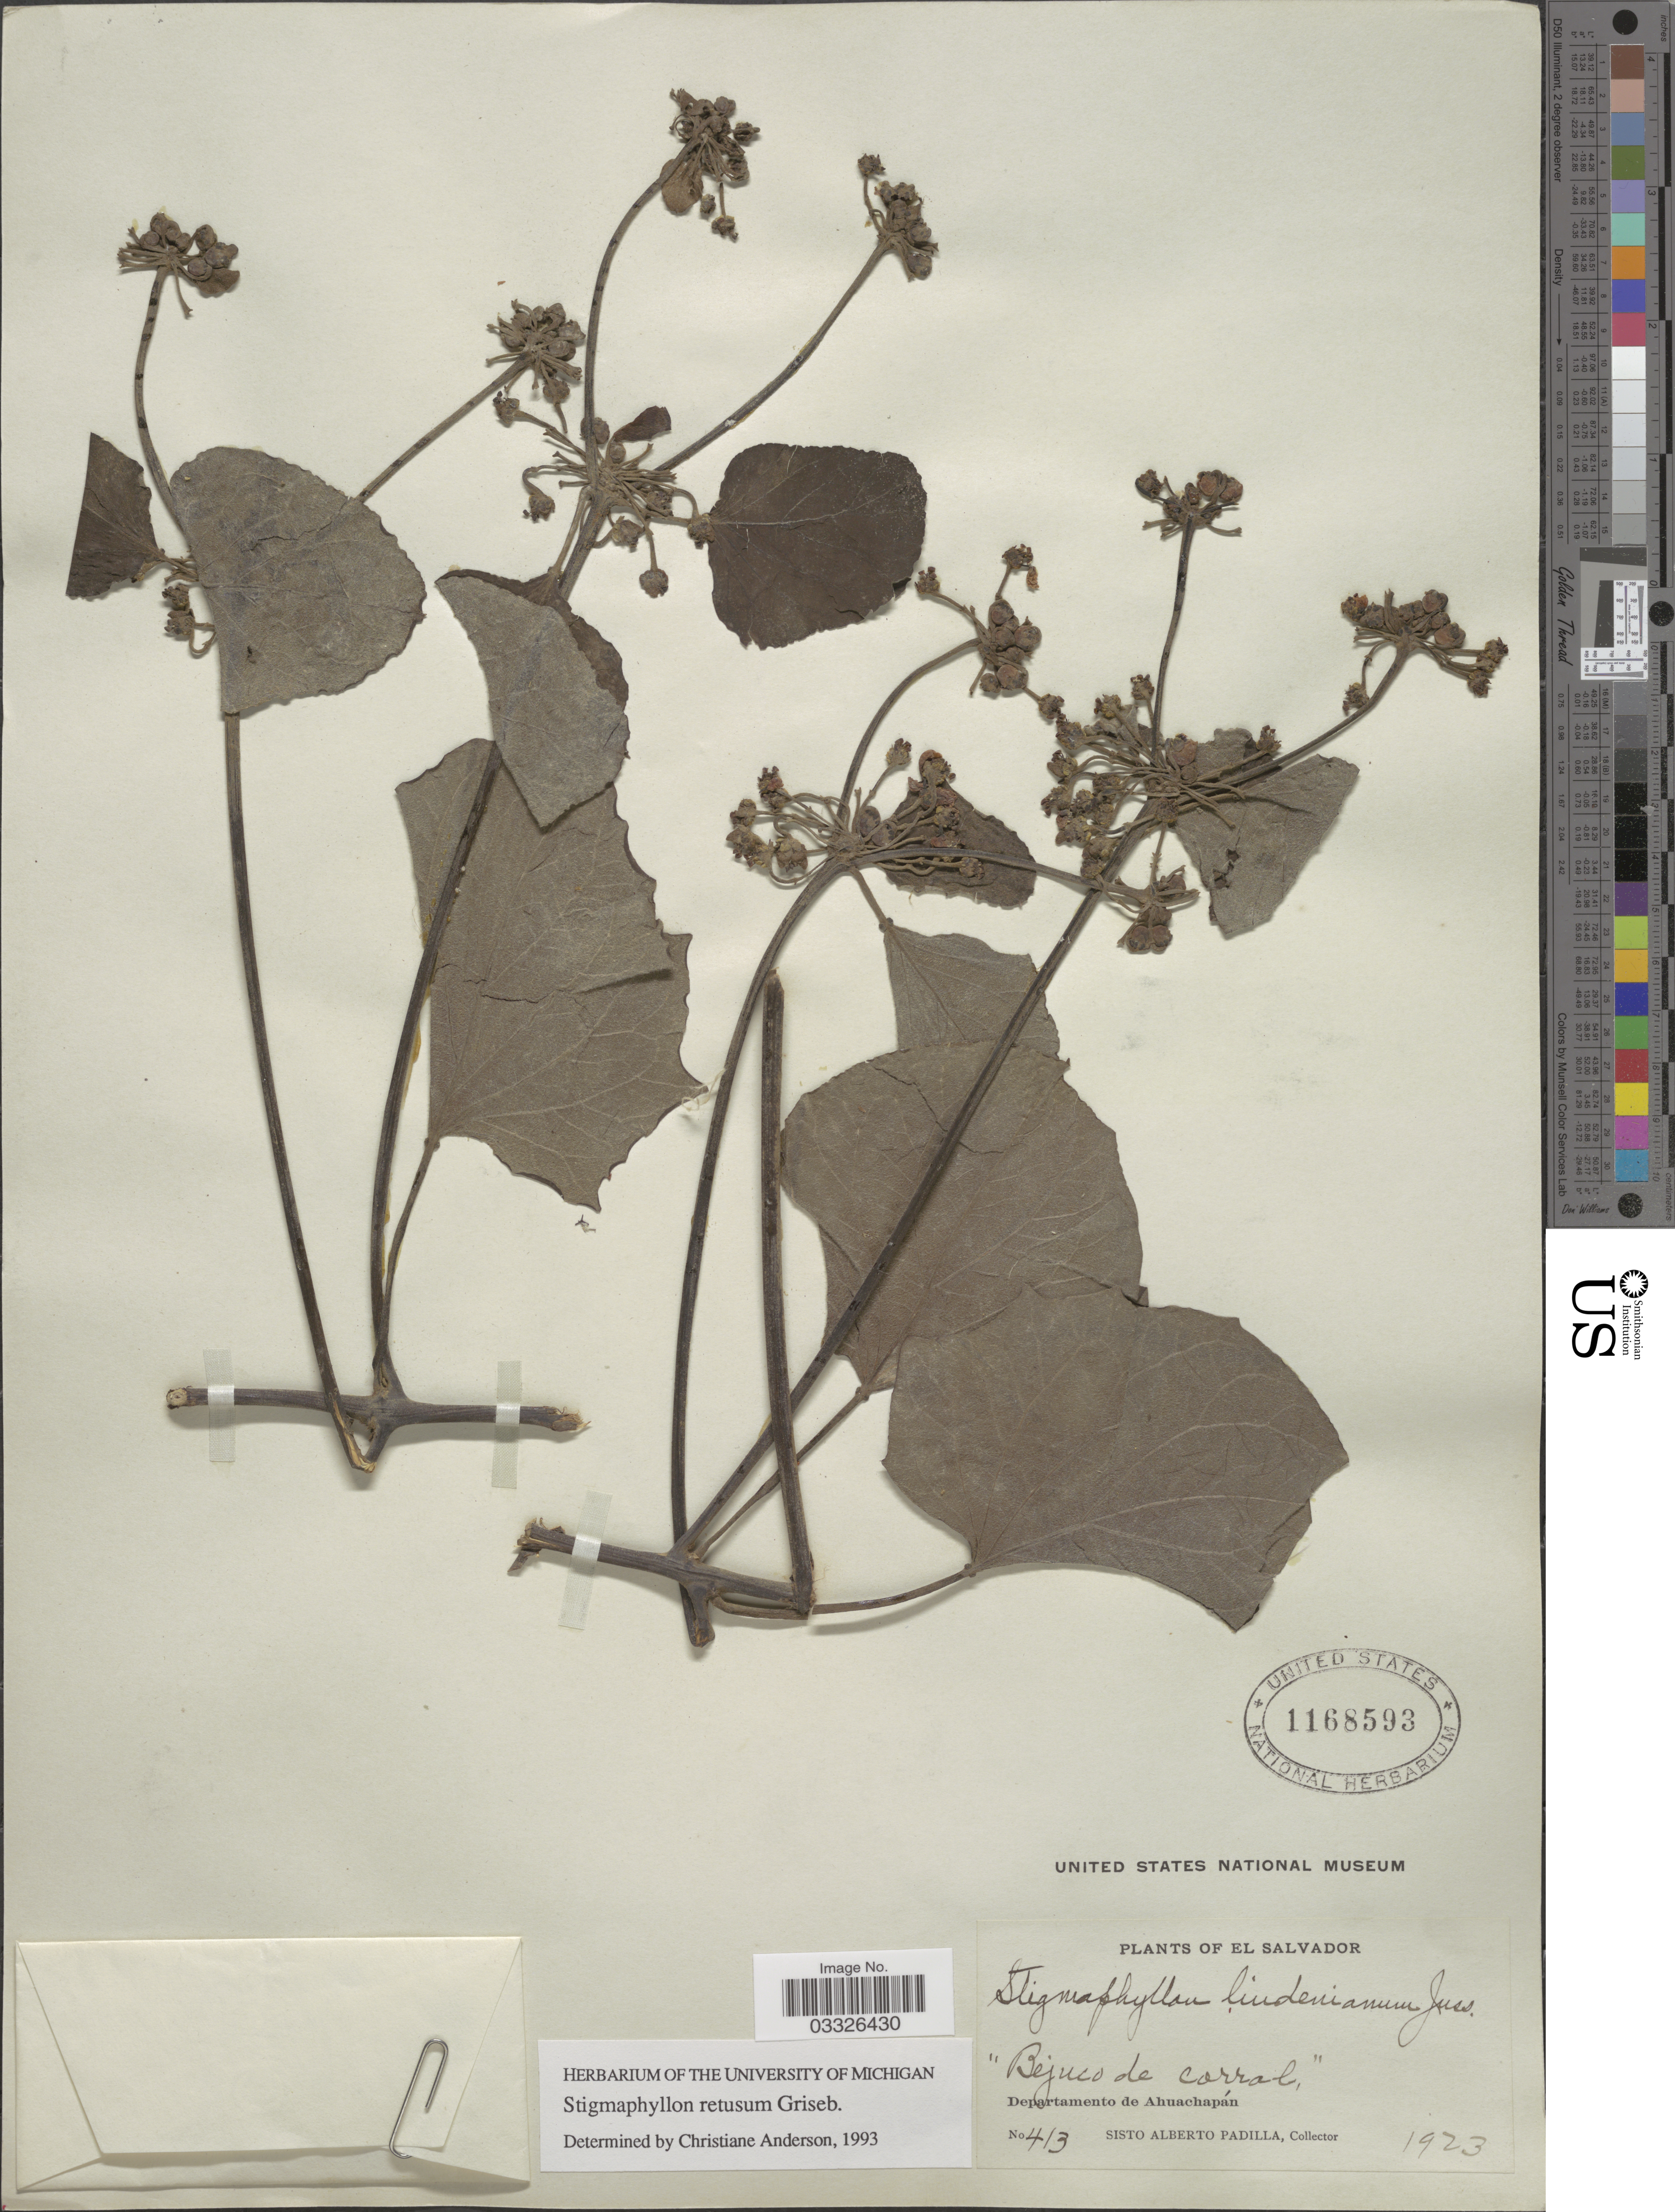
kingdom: Plantae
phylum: Tracheophyta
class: Magnoliopsida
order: Malpighiales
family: Malpighiaceae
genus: Stigmaphyllon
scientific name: Stigmaphyllon retusum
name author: Griseb.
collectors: S. A. Padilla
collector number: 413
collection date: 1923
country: El Salvador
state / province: Ahuachapan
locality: Departamento de Ahuachapán.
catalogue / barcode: US 1168593